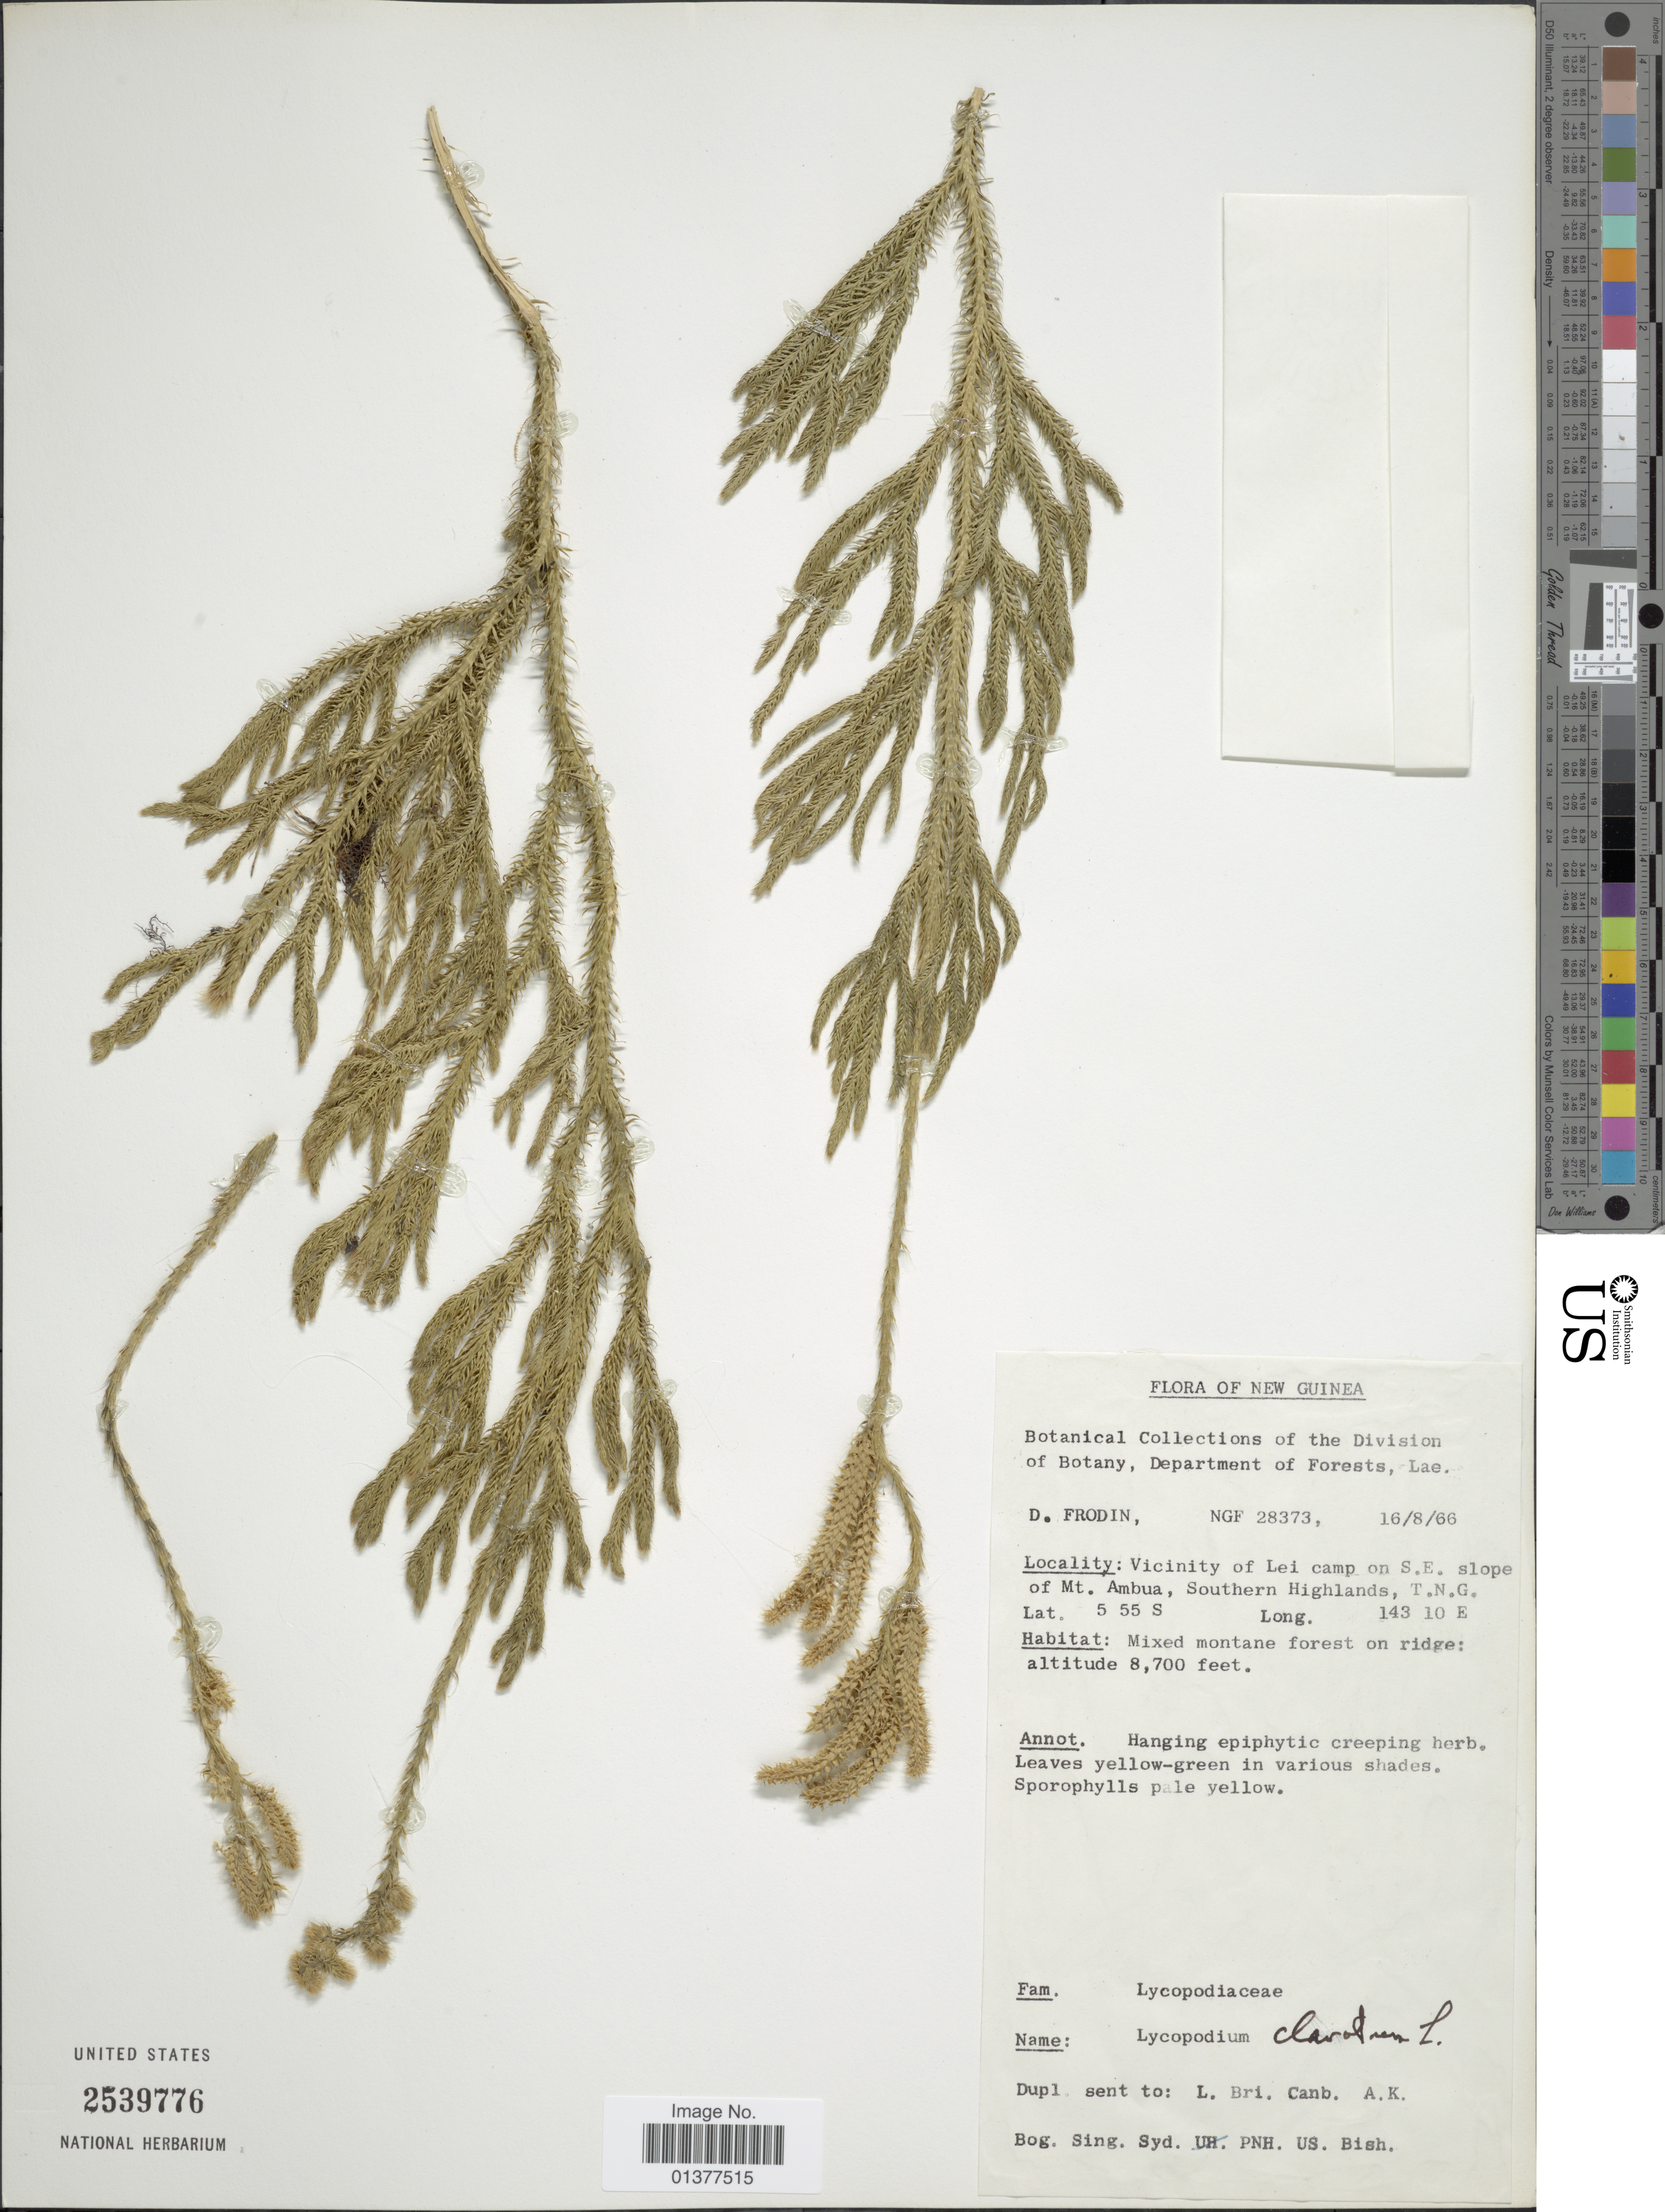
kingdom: Plantae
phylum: Tracheophyta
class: Lycopodiopsida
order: Lycopodiales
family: Lycopodiaceae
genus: Lycopodium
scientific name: Lycopodium clavatum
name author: L.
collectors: D. G. Frodin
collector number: NGF28373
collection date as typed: Transcribed d/m/y: 16/8/66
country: Papua New Guinea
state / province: Southern Highlands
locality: Vicinity of LeiCamp on S.E. slope of Mt. Ambua, T.N.G.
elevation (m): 2652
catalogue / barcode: US 2539776